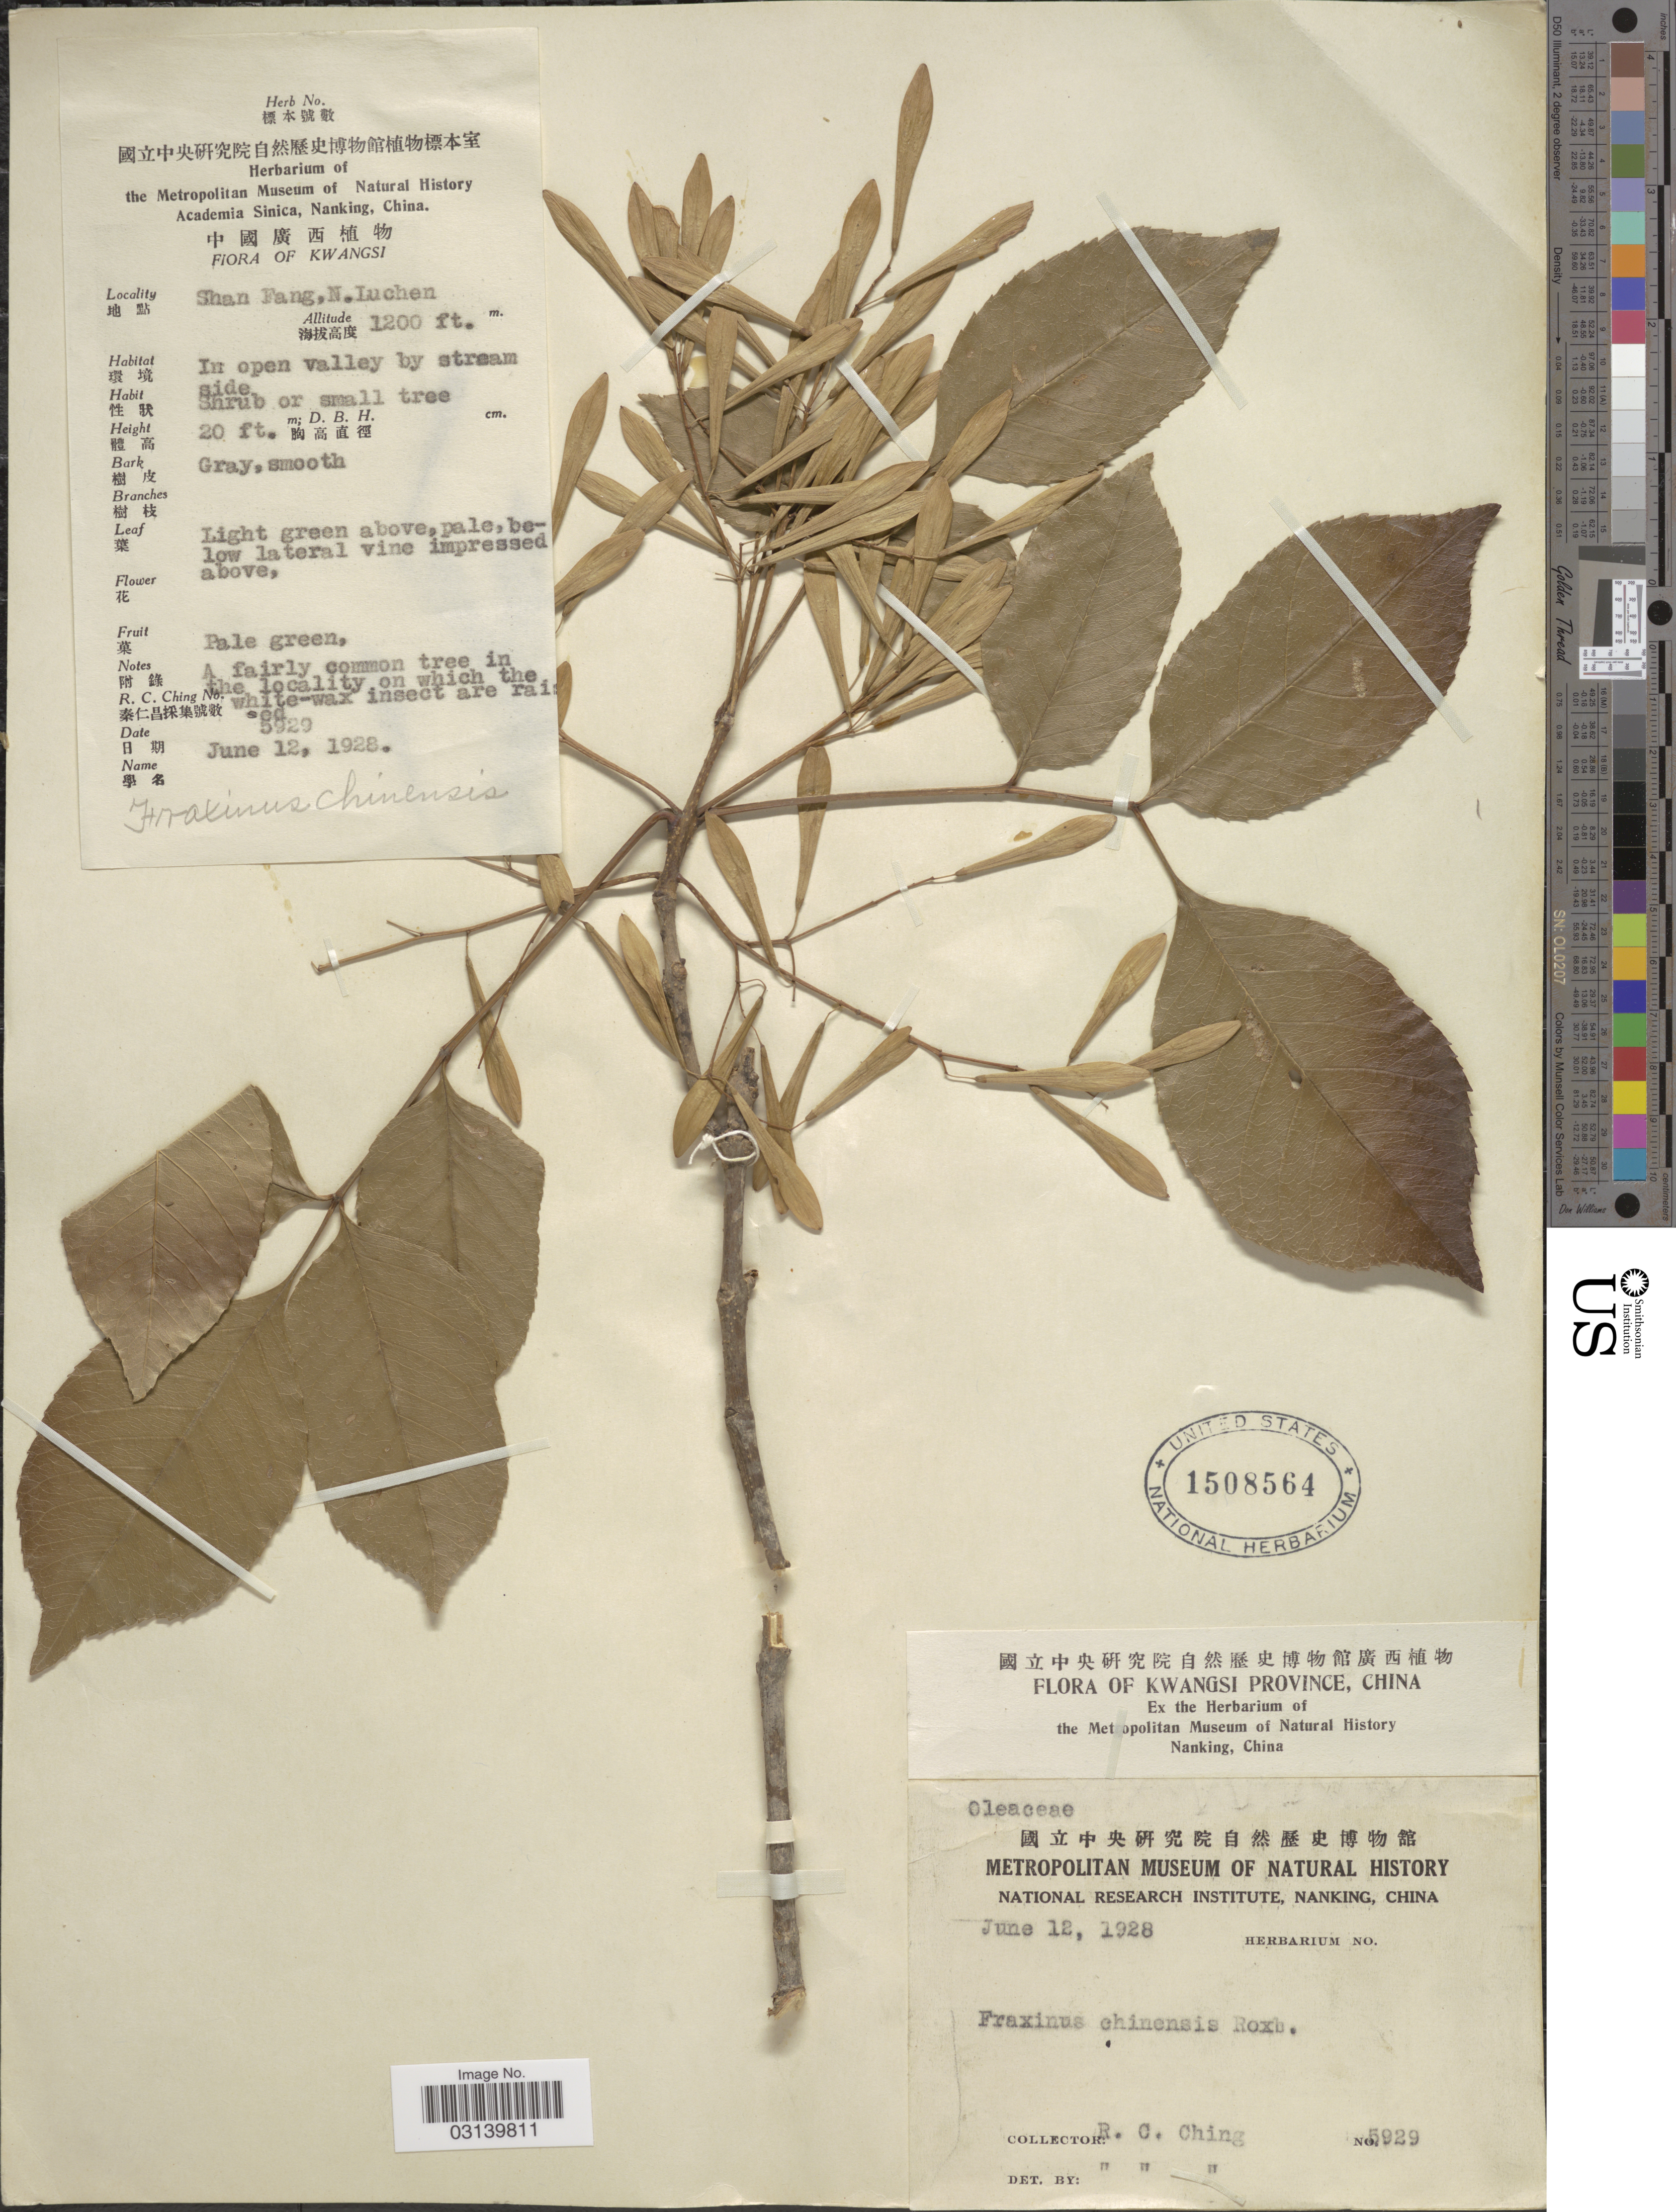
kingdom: Plantae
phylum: Tracheophyta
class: Magnoliopsida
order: Lamiales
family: Oleaceae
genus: Fraxinus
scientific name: Fraxinus chinensis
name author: Roxb.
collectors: R. C. Ching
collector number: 5929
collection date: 1928-06-12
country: China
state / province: Guangxi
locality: Kwangsi Province. Shan Fang, N. Luchen.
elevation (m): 366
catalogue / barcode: US 1508564